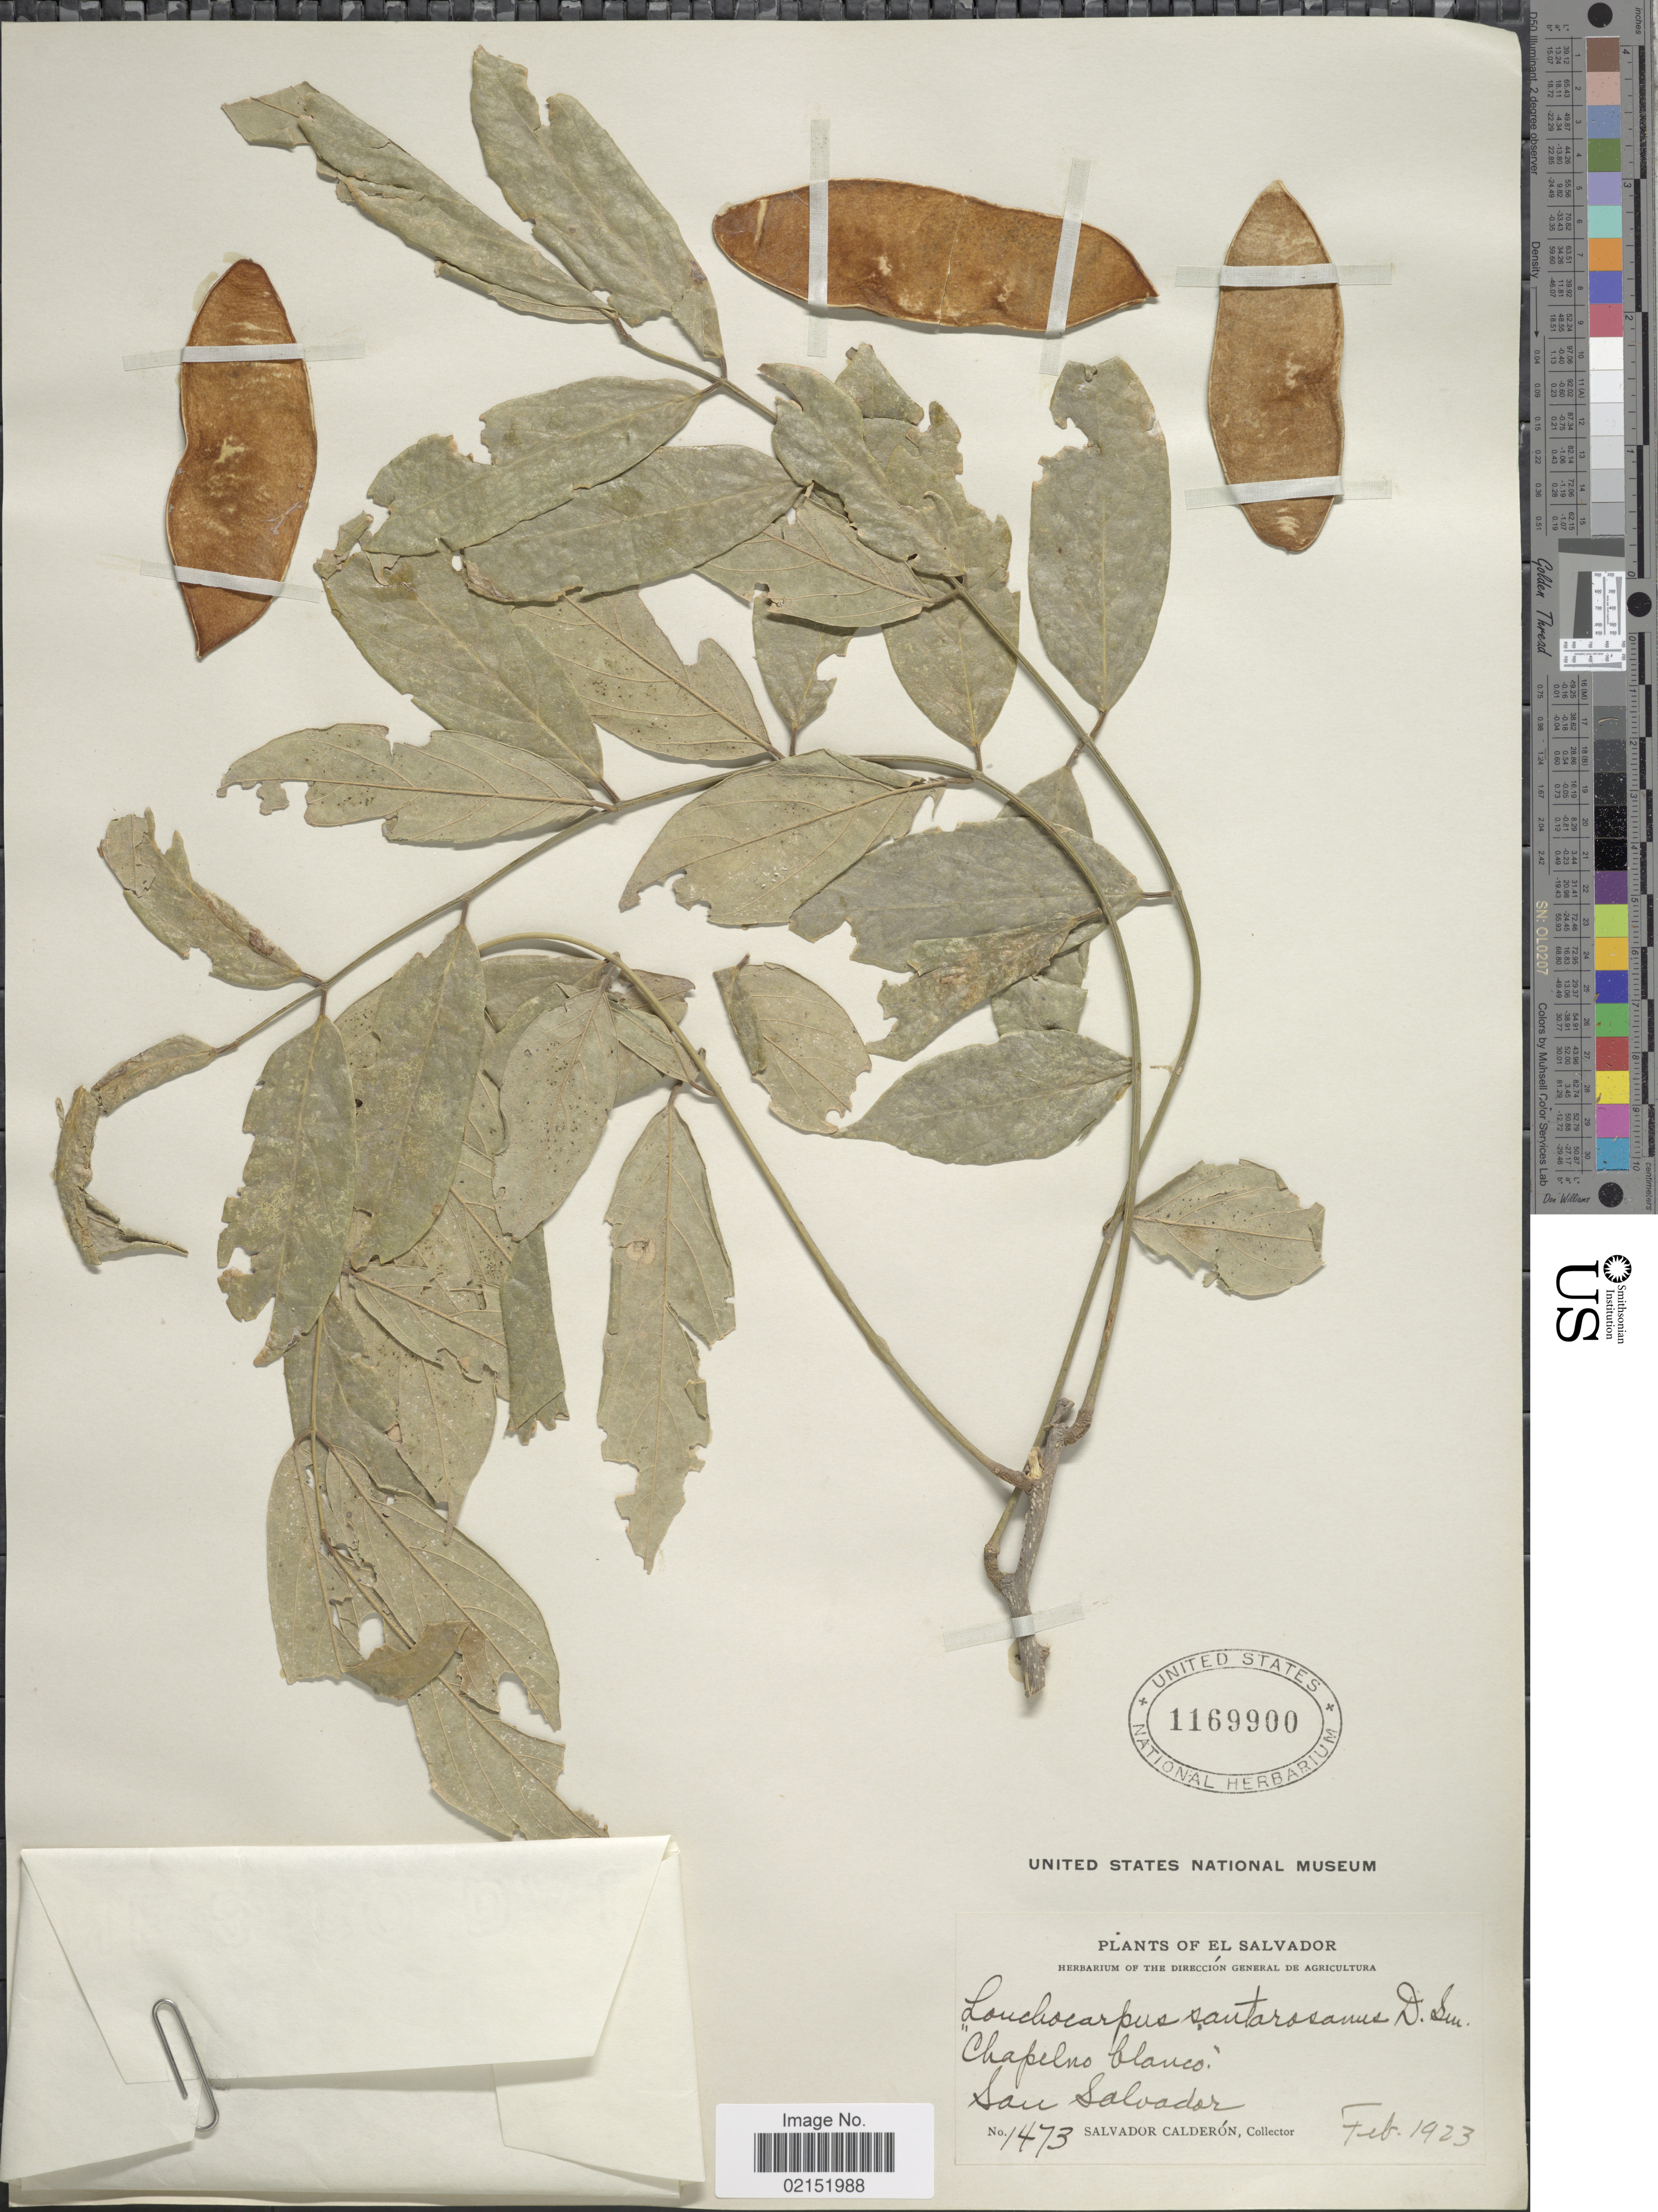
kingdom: Plantae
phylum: Tracheophyta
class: Magnoliopsida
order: Fabales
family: Fabaceae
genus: Lonchocarpus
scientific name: Lonchocarpus santarosanus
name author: Donn. Sm.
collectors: S. Calderón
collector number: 1473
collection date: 1923-02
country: El Salvador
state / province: San Salvador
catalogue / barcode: US 1169900